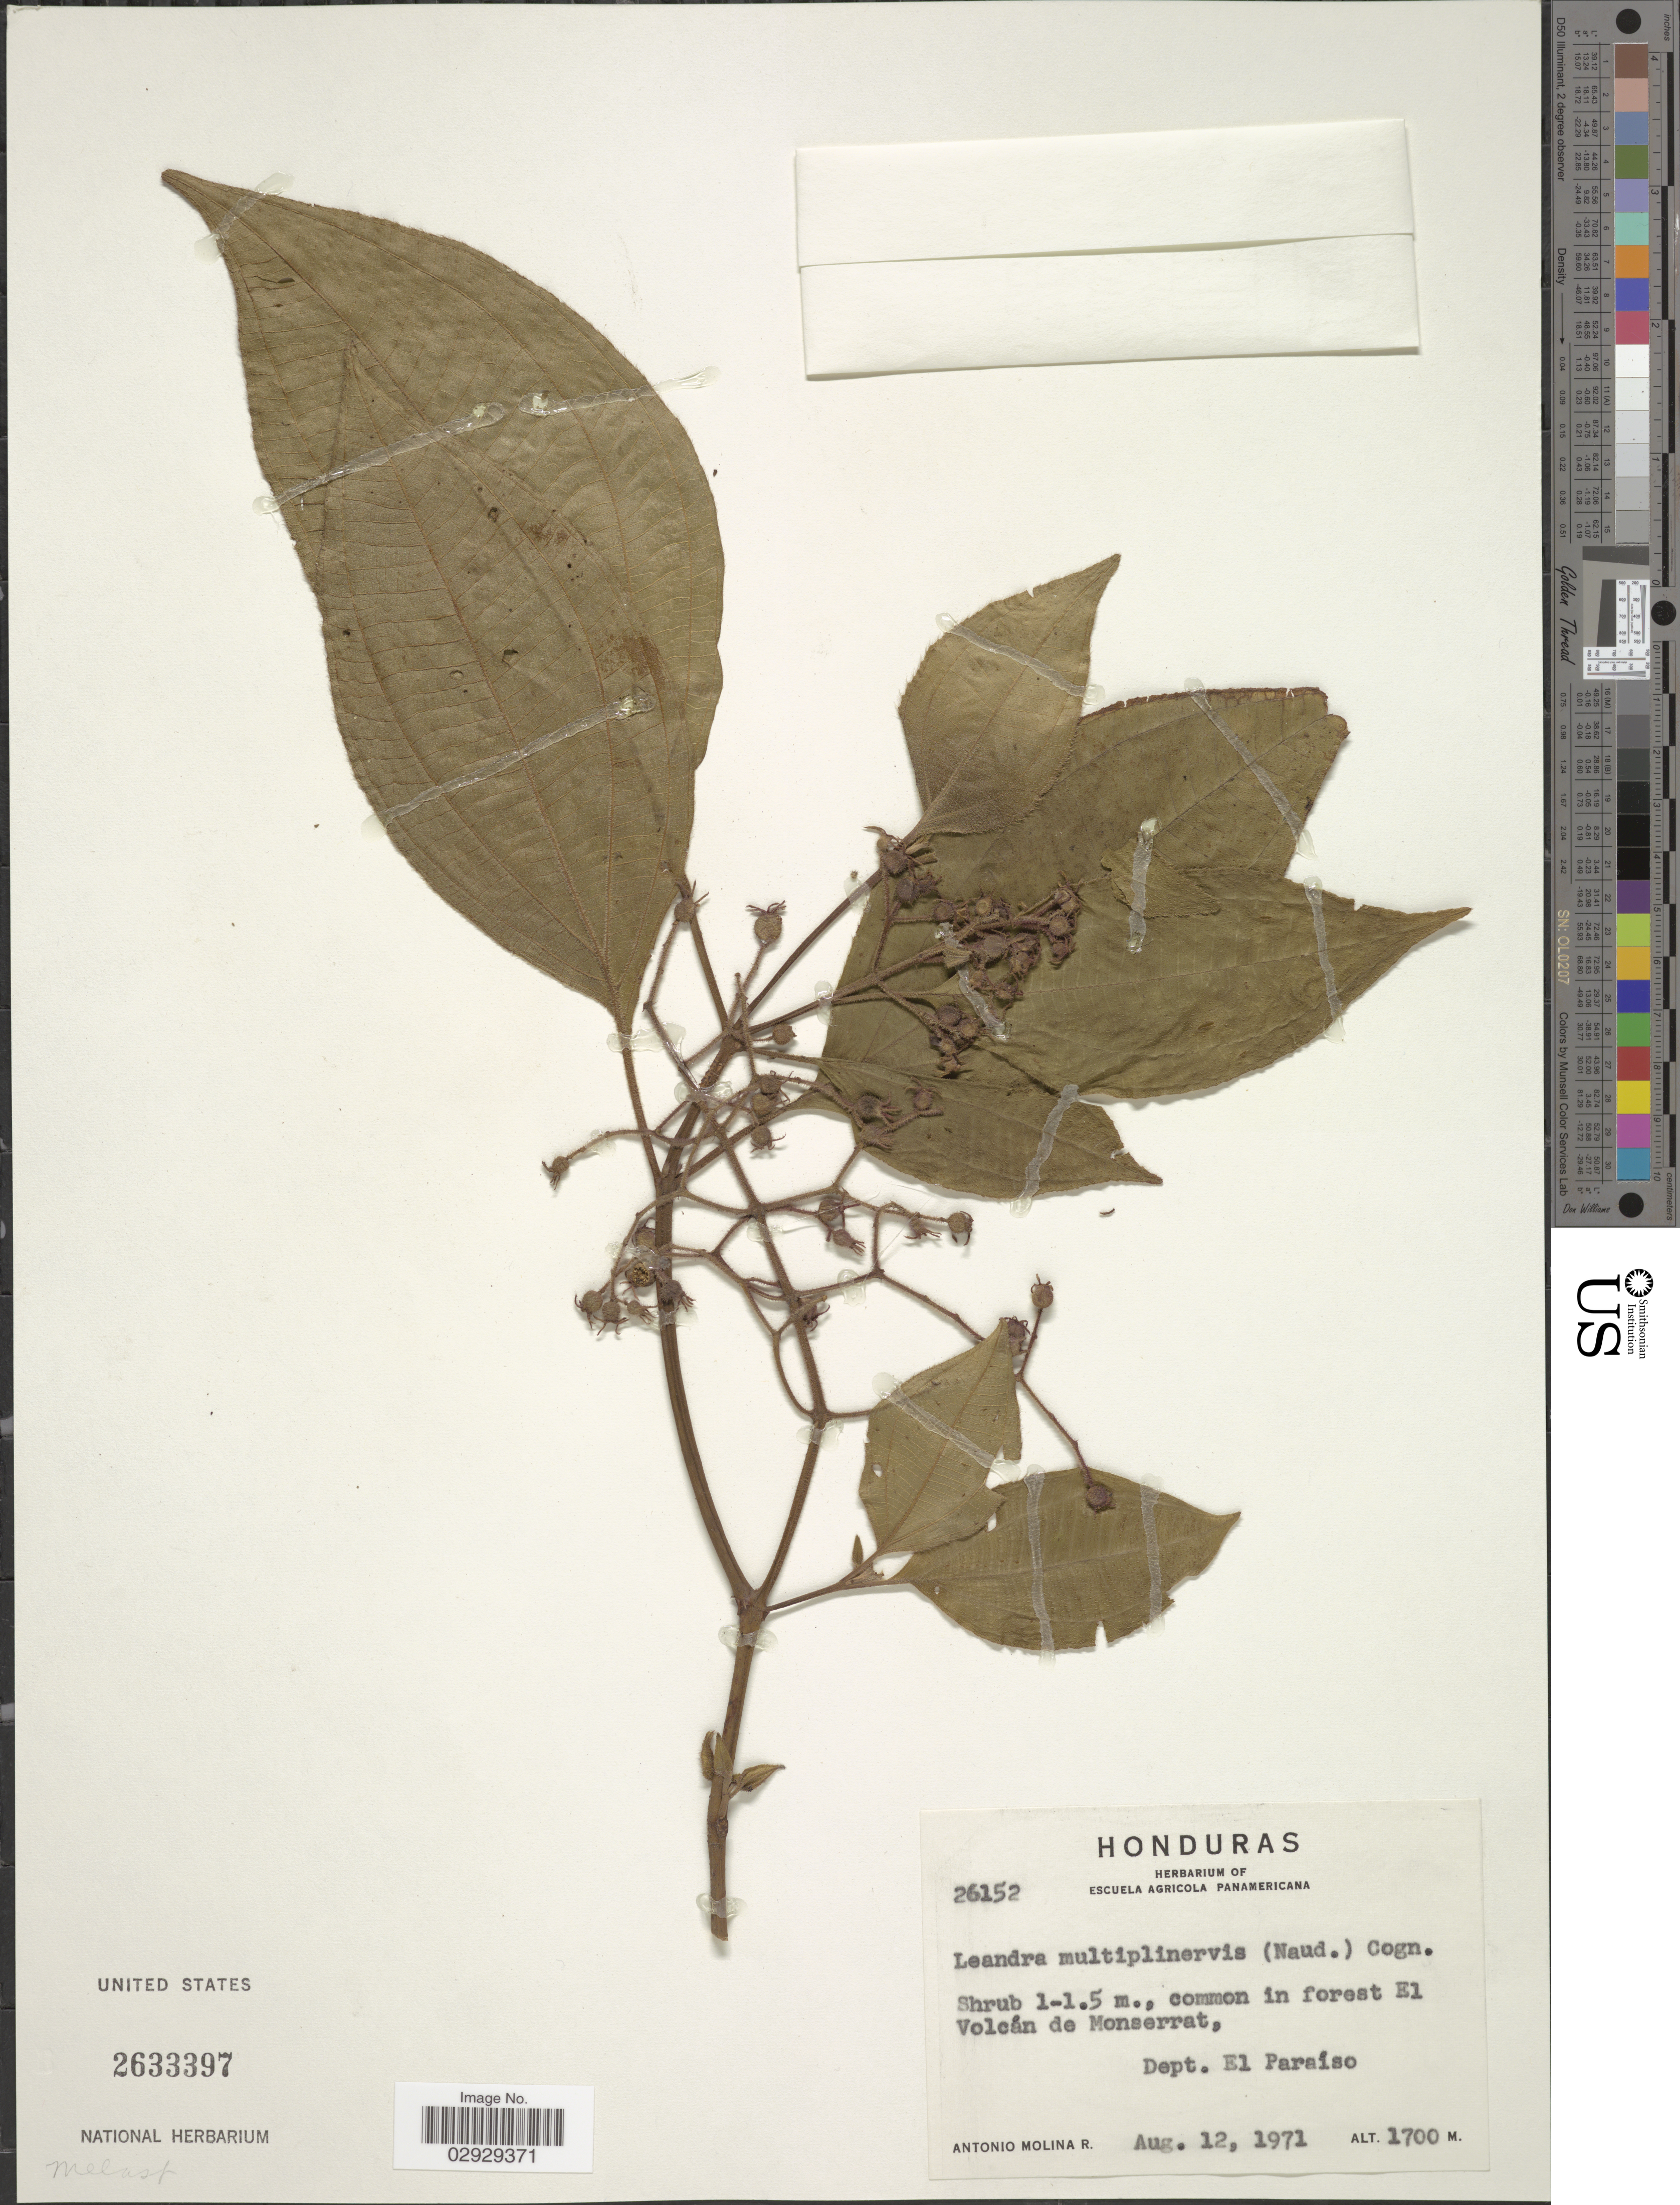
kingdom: Plantae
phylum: Tracheophyta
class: Magnoliopsida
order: Myrtales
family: Melastomataceae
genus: Leandra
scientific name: Leandra multiplinervis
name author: (Naudin) Cogn.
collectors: A. Molina R.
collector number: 26152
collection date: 1971-08-12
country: Honduras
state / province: El Paraíso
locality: Common in forest El Volcán de Monserrat, Dept. El Paraíso.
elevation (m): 1700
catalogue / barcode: US 2633397